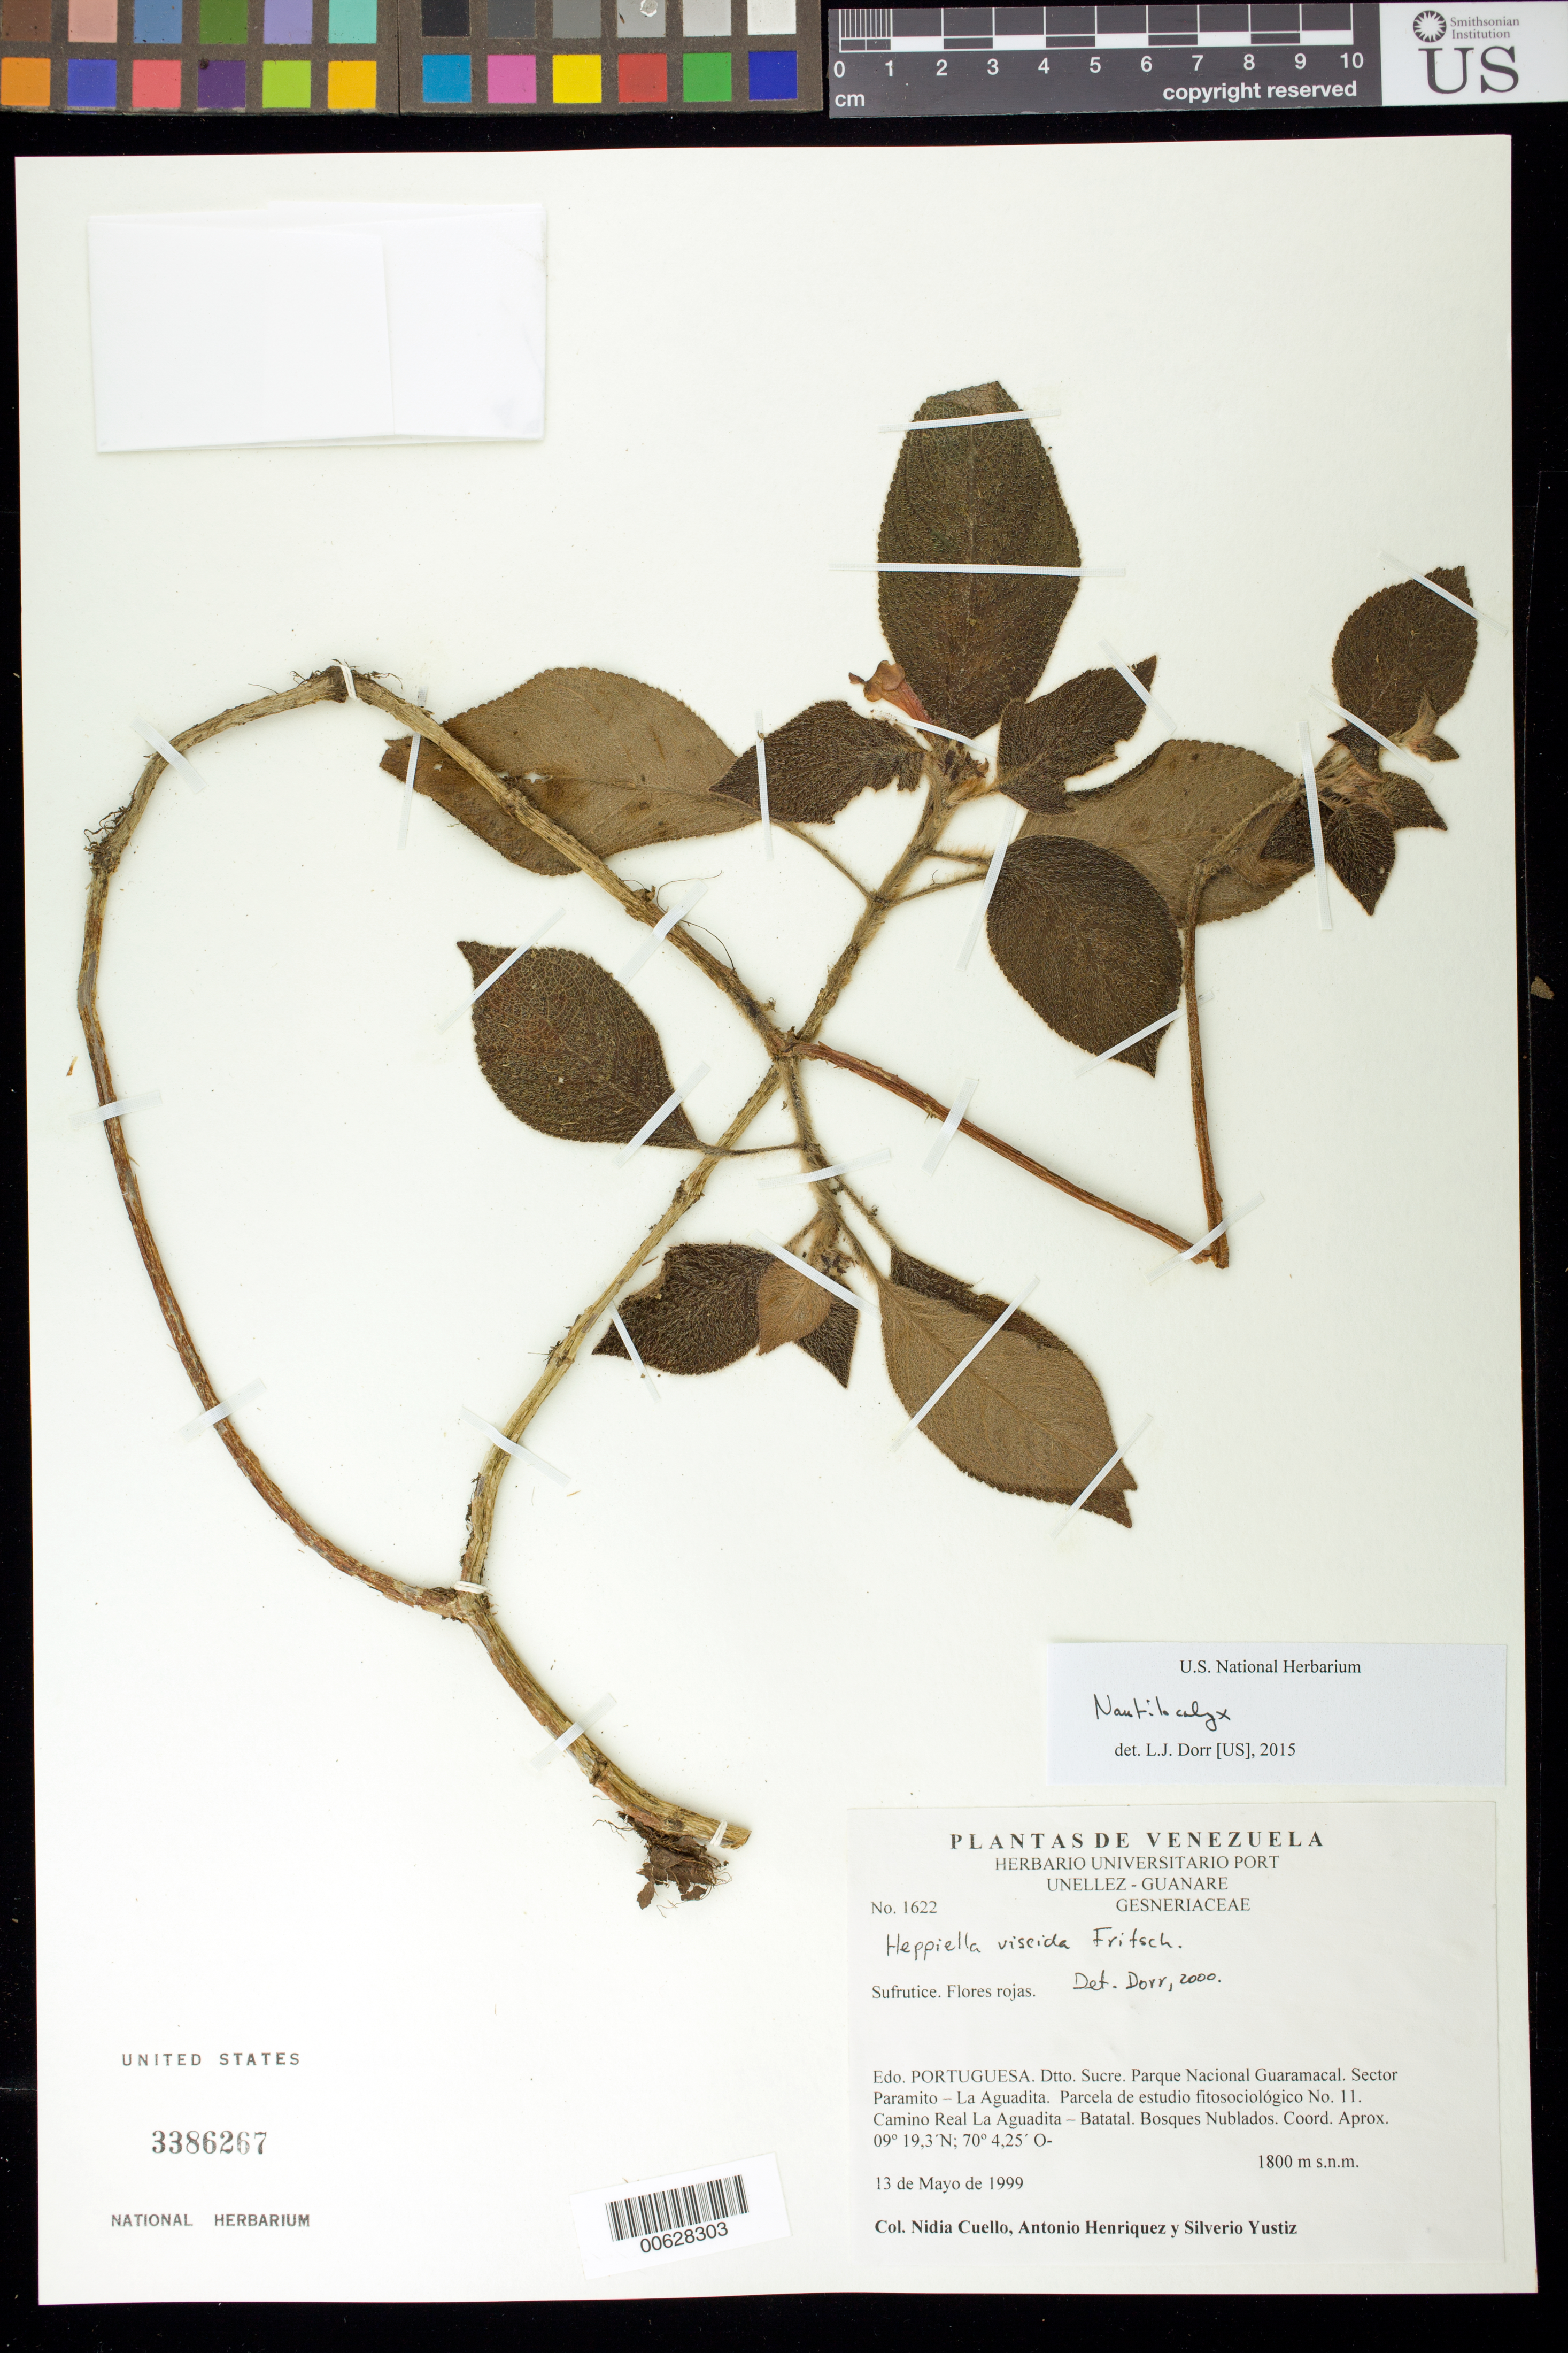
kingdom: Plantae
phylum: Tracheophyta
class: Magnoliopsida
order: Lamiales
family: Gesneriaceae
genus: Nautilocalyx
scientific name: Nautilocalyx sp.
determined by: Dorr, L. J., (BOT), Smithsonian Institution - National Museum of Natural History (UNITED STATES)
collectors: N. L. Cuello, A. Henriquez & S. Yustiz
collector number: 1622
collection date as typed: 13 May 1999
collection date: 1999-05-13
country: Venezuela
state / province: Portuguesa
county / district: Sucre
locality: Parque Nacional Guaramacal. Sector Paramito - La Aguadita. Camino Real Paramito - Batatal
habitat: Bosques nublados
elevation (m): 1800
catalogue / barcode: US 3386267